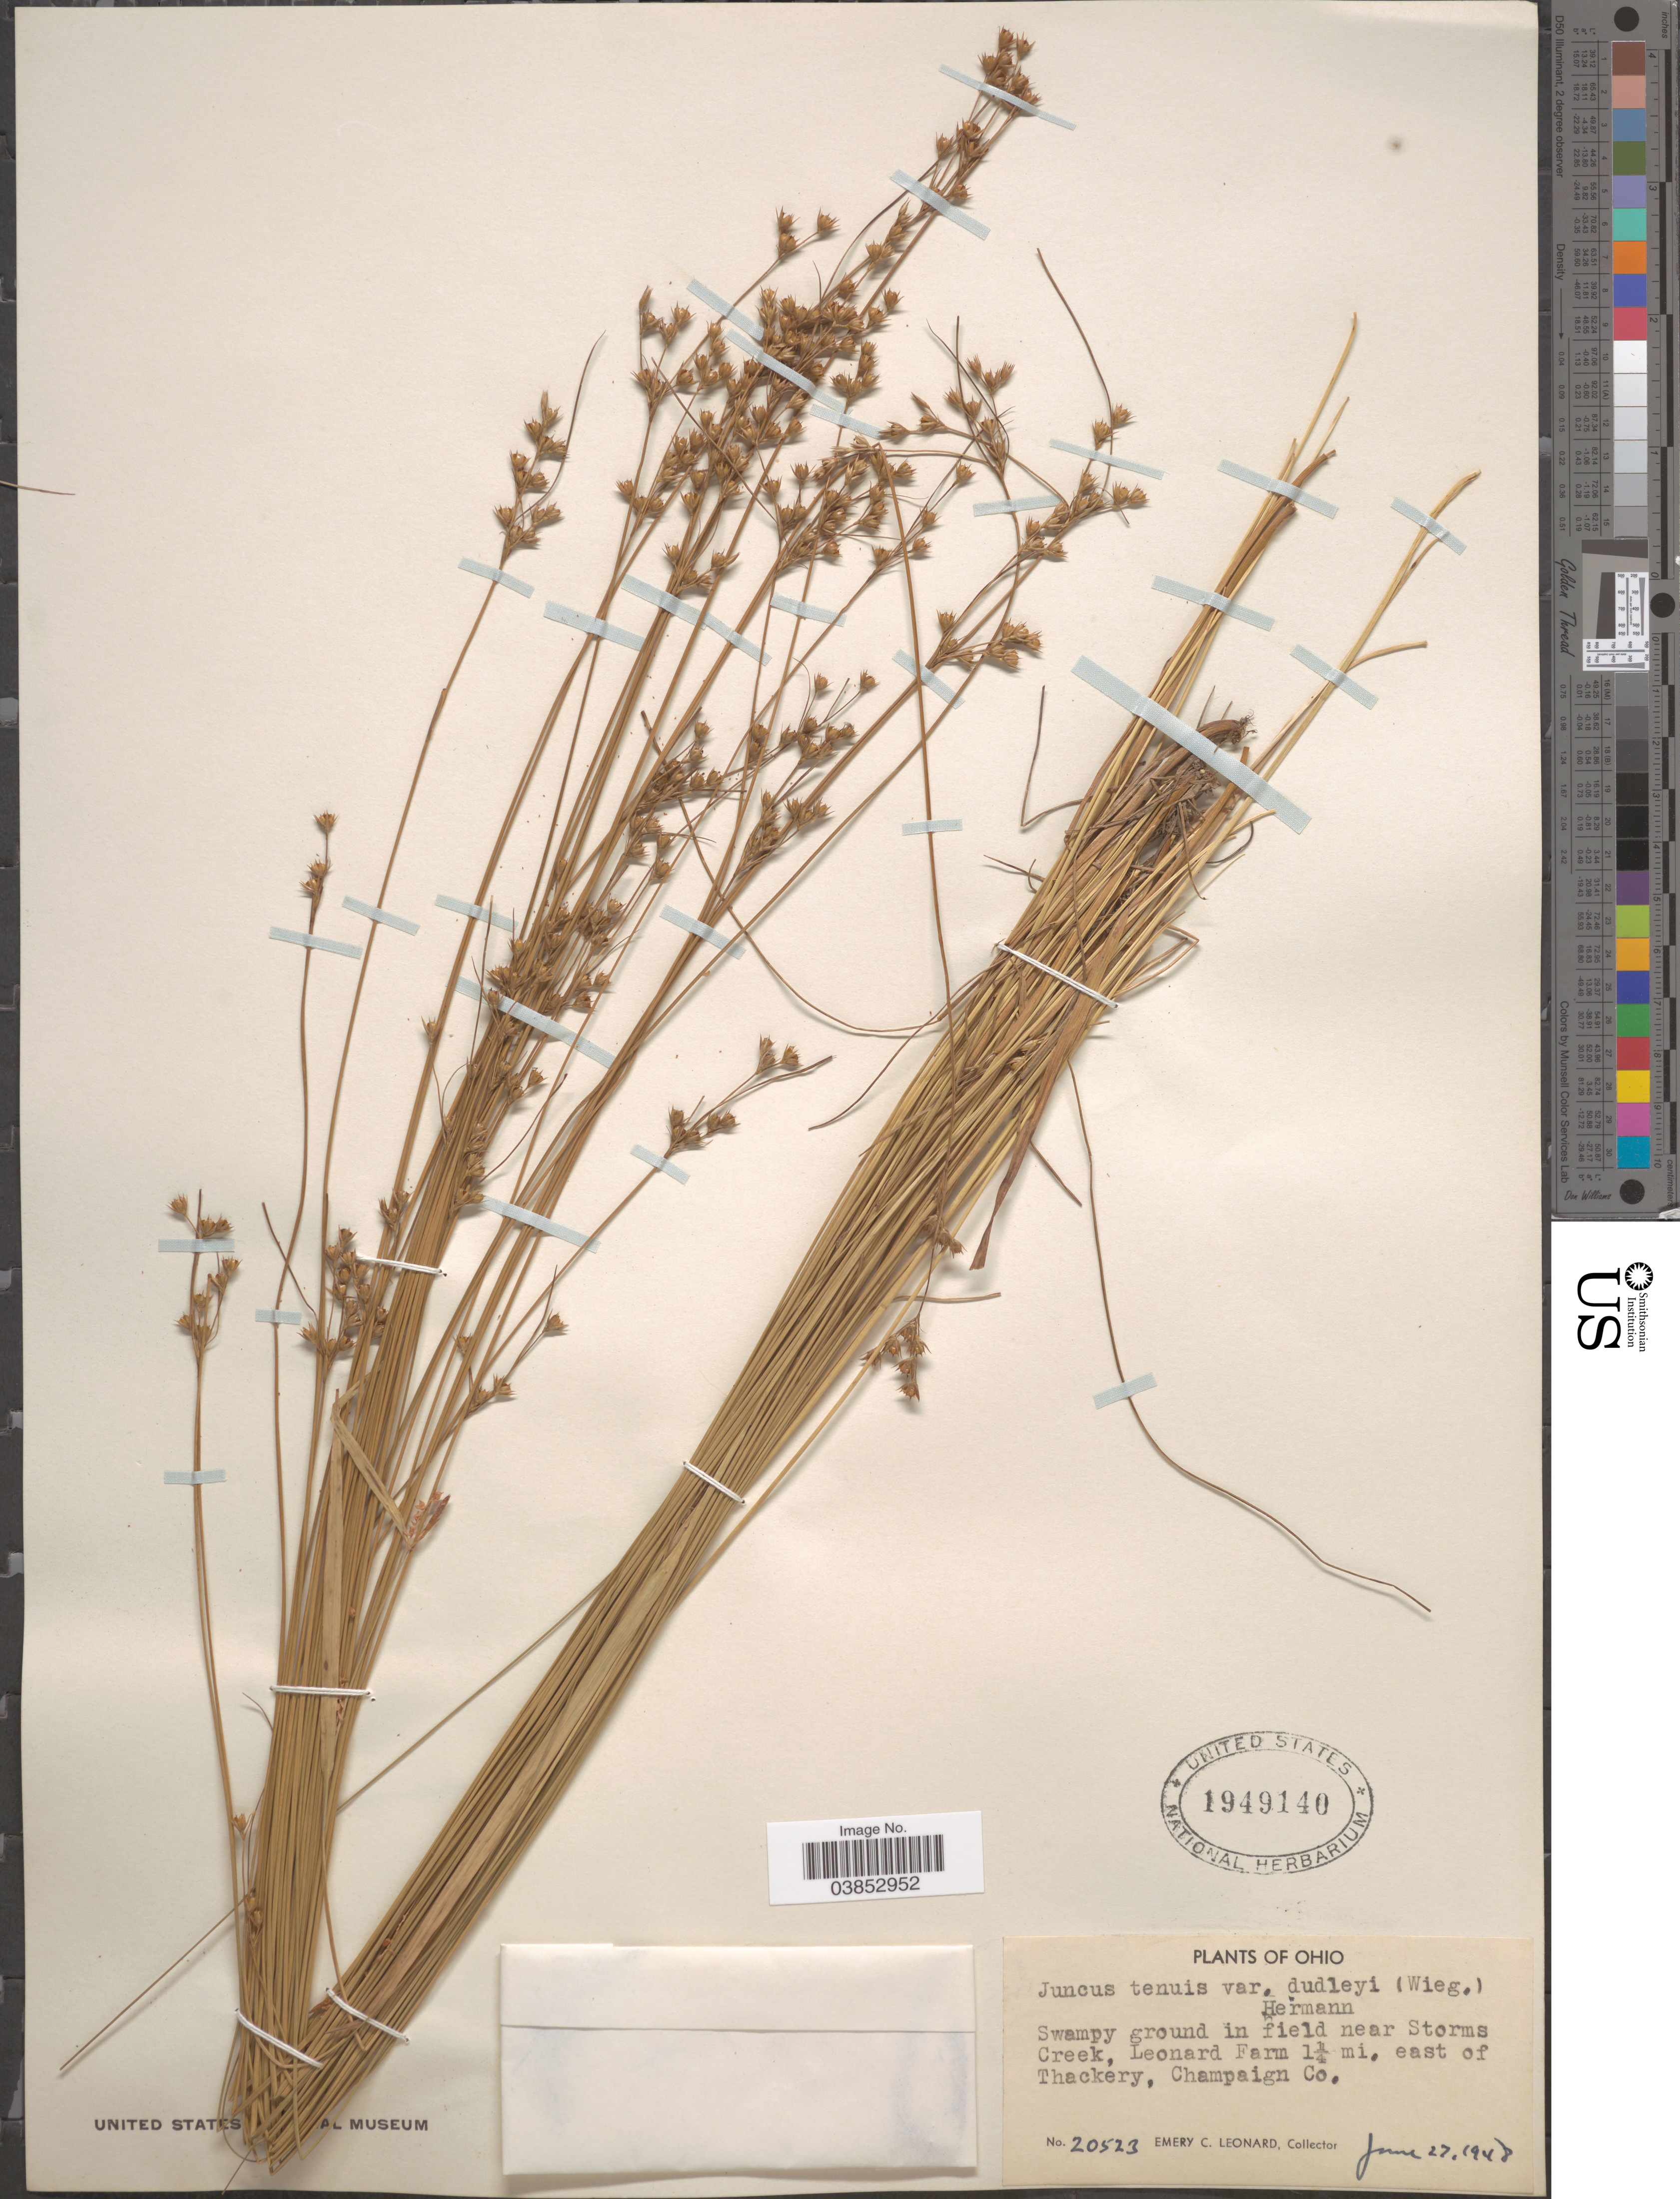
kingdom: Plantae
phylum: Tracheophyta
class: Liliopsida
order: Poales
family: Juncaceae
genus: Juncus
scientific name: Juncus dudleyi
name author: Wiegand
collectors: E. C. Leonard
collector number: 20523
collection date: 1948-06-27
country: United States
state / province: Ohio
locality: Swampy ground in field near Storms Creek, Leonard Farm 1¼ mi. east of Thackery, Champaign Co.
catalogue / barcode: US 1949140